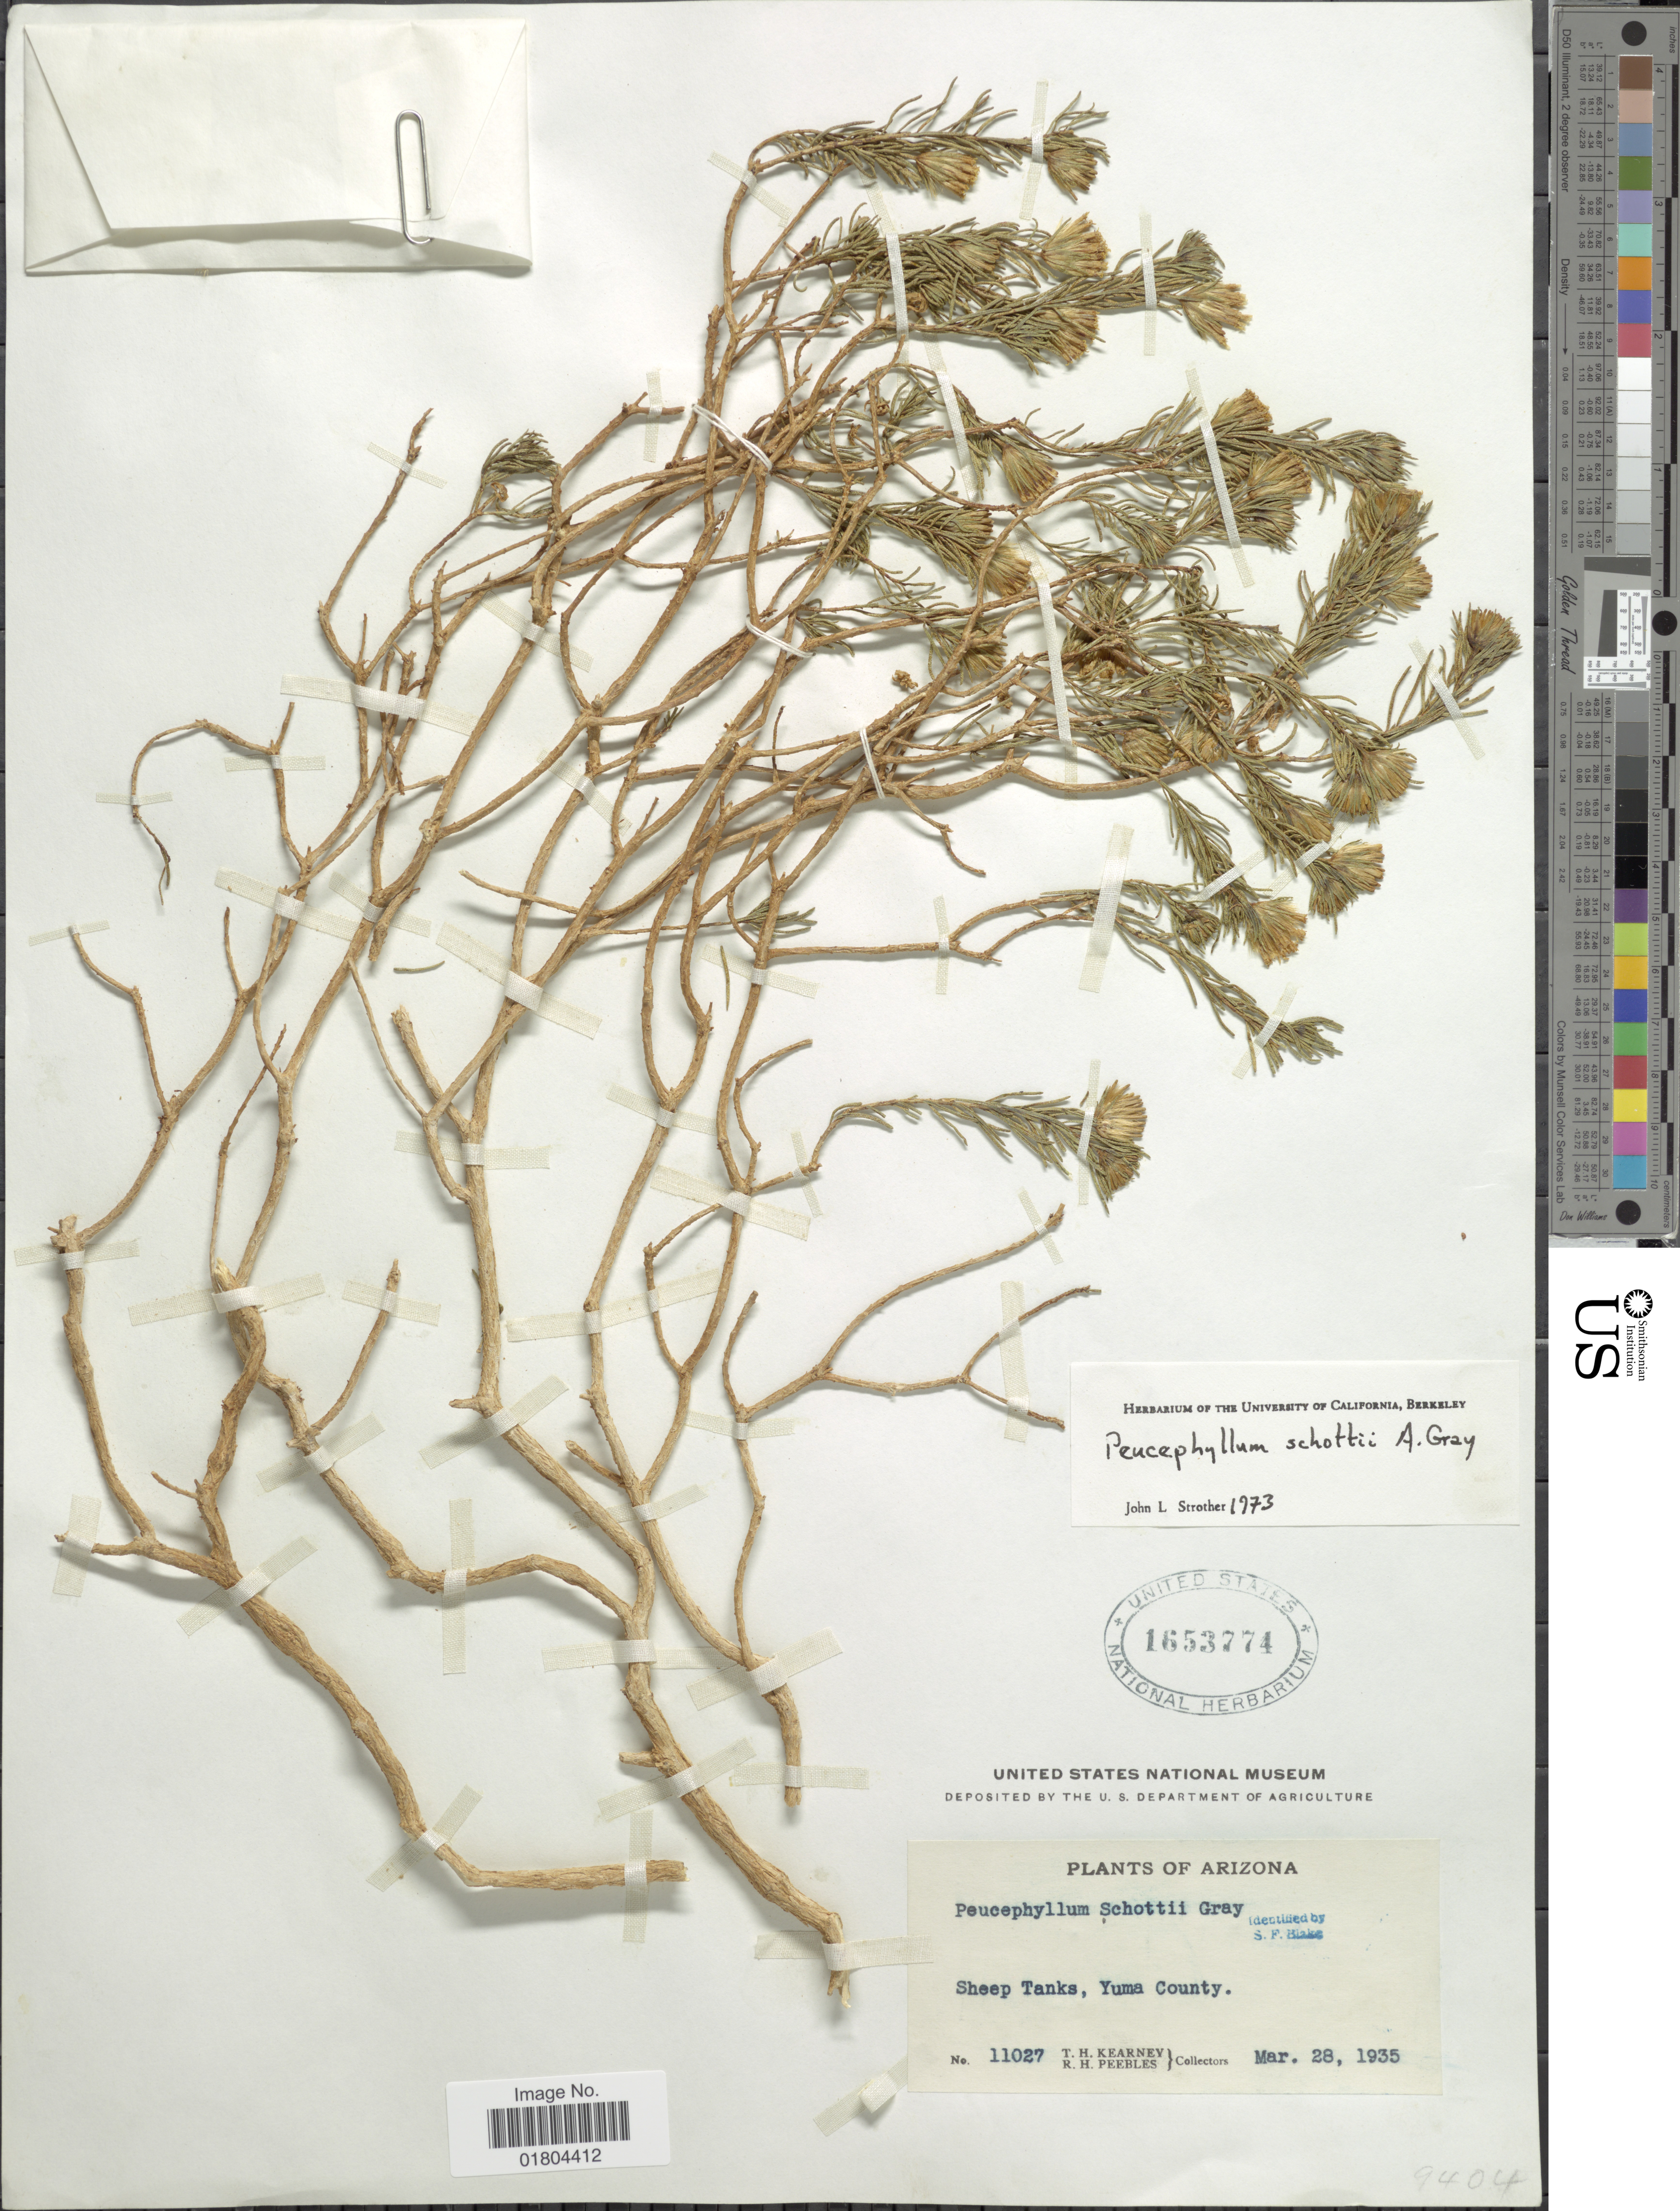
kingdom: Plantae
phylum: Tracheophyta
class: Magnoliopsida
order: Asterales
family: Asteraceae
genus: Peucephyllum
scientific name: Peucephyllum schottii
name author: A. Gray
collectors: T. H. Kearney & R. H. Peebles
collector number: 11027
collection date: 1935-03-28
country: United States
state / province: Arizona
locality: Sheep Tanks, Yuma County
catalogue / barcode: US 1653774